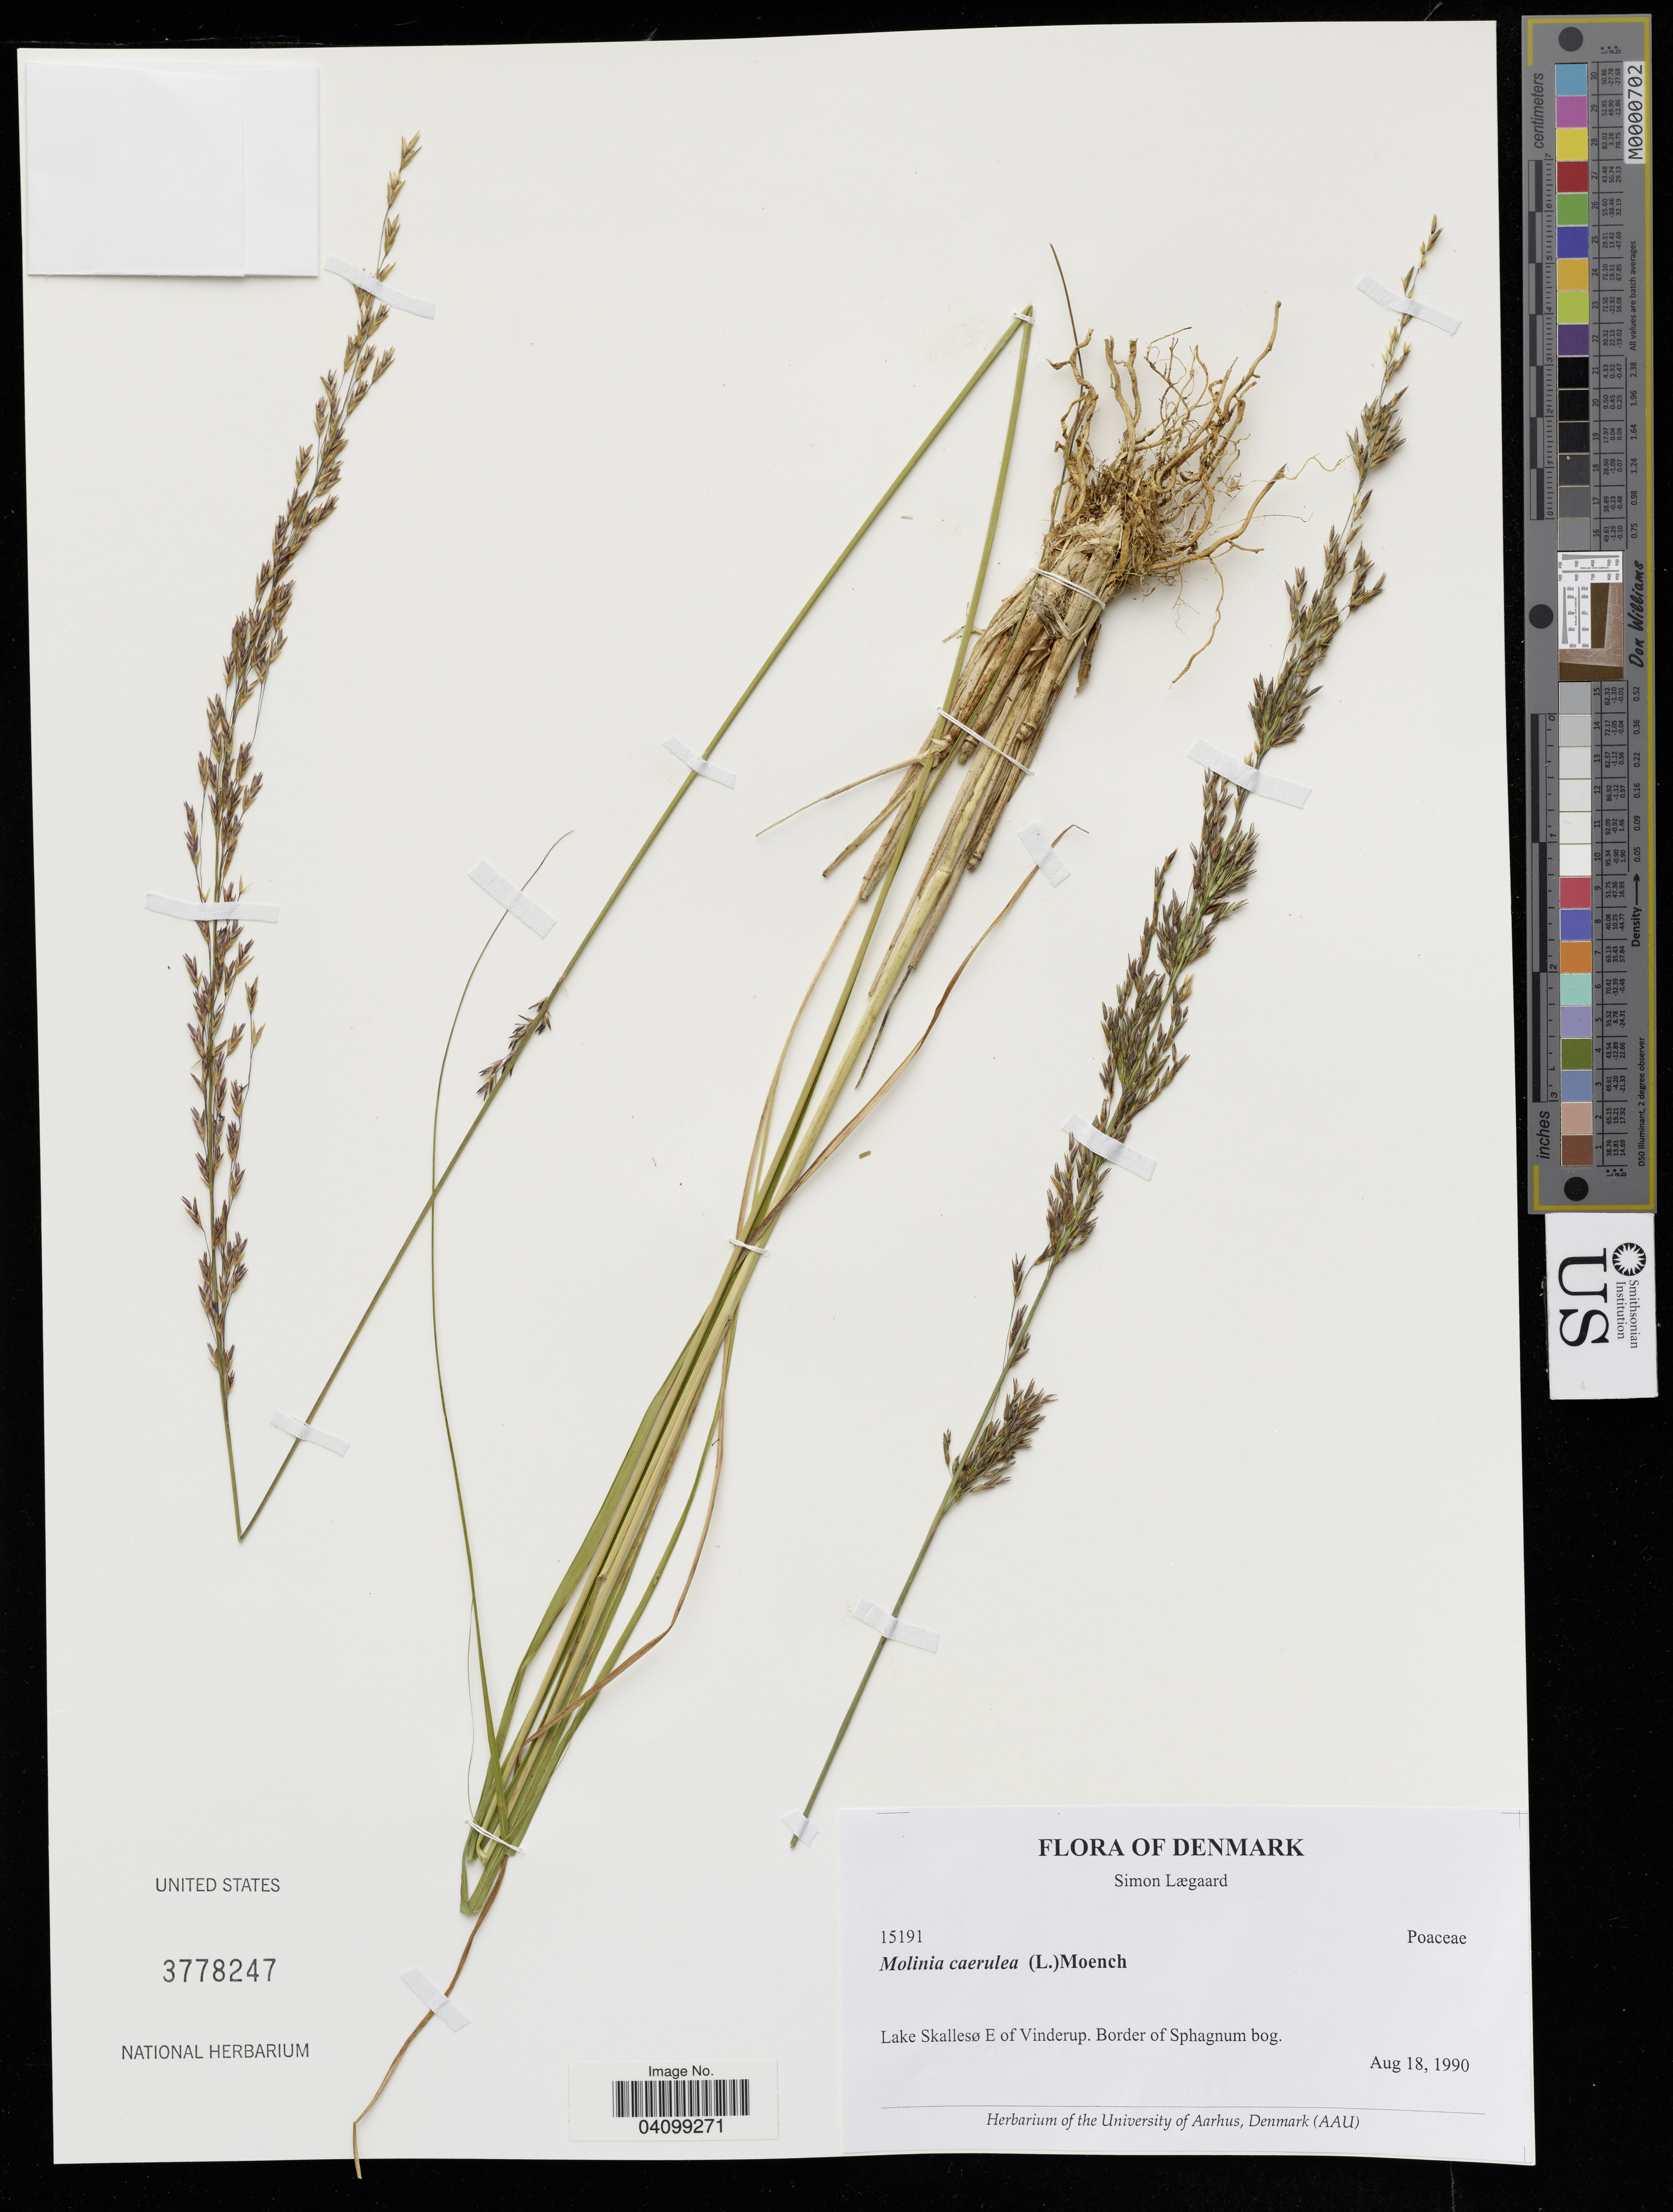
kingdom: Plantae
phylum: Tracheophyta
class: Liliopsida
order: Poales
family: Poaceae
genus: Molinia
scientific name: Molinia caerulea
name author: (L.) Moench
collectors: S. Lægaard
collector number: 15191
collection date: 1990-08-18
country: Denmark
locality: Lake Skalleso E of Vinderop.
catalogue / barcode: US 3778247